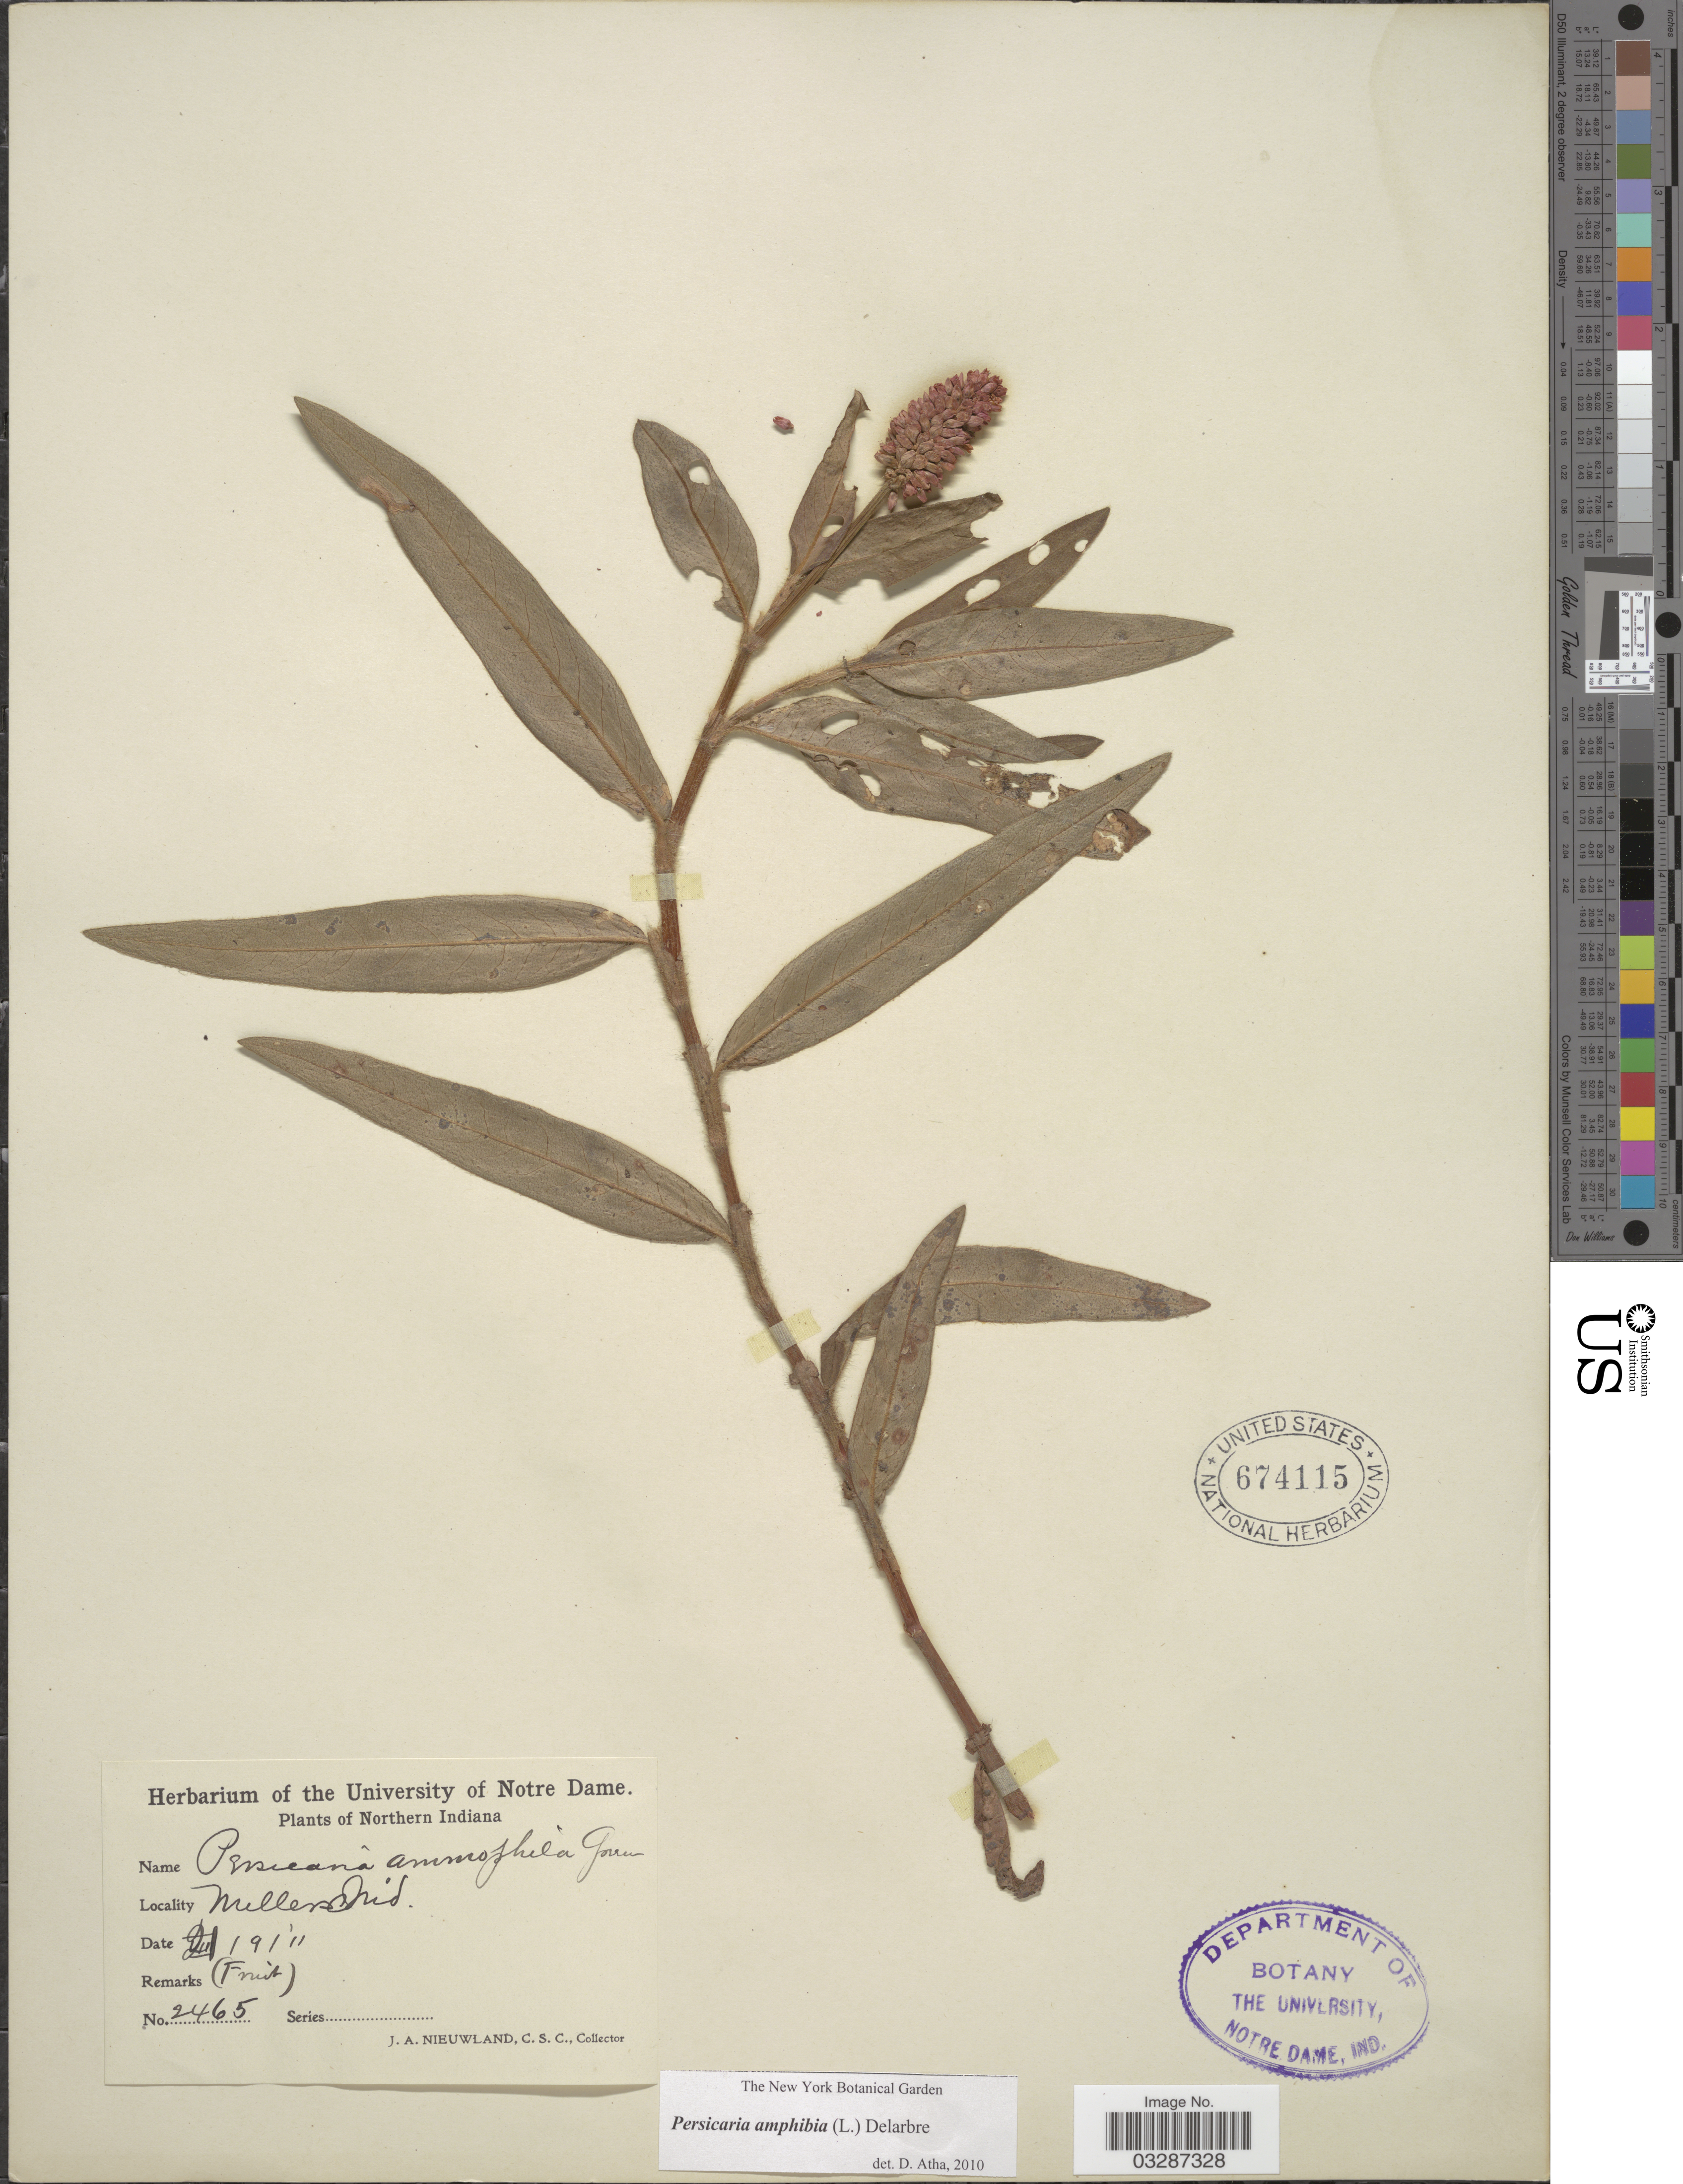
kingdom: Plantae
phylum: Tracheophyta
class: Magnoliopsida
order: Caryophyllales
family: Polygonaceae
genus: Persicaria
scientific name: Persicaria amphibia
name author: (L.) Delarbre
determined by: Atha, D. E.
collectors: J. A. Nieuwland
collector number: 2465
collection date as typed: Transcribed d/m/y: 9/8/11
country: United States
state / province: Indiana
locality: Northern Indiana. Millers.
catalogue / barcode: US 674115